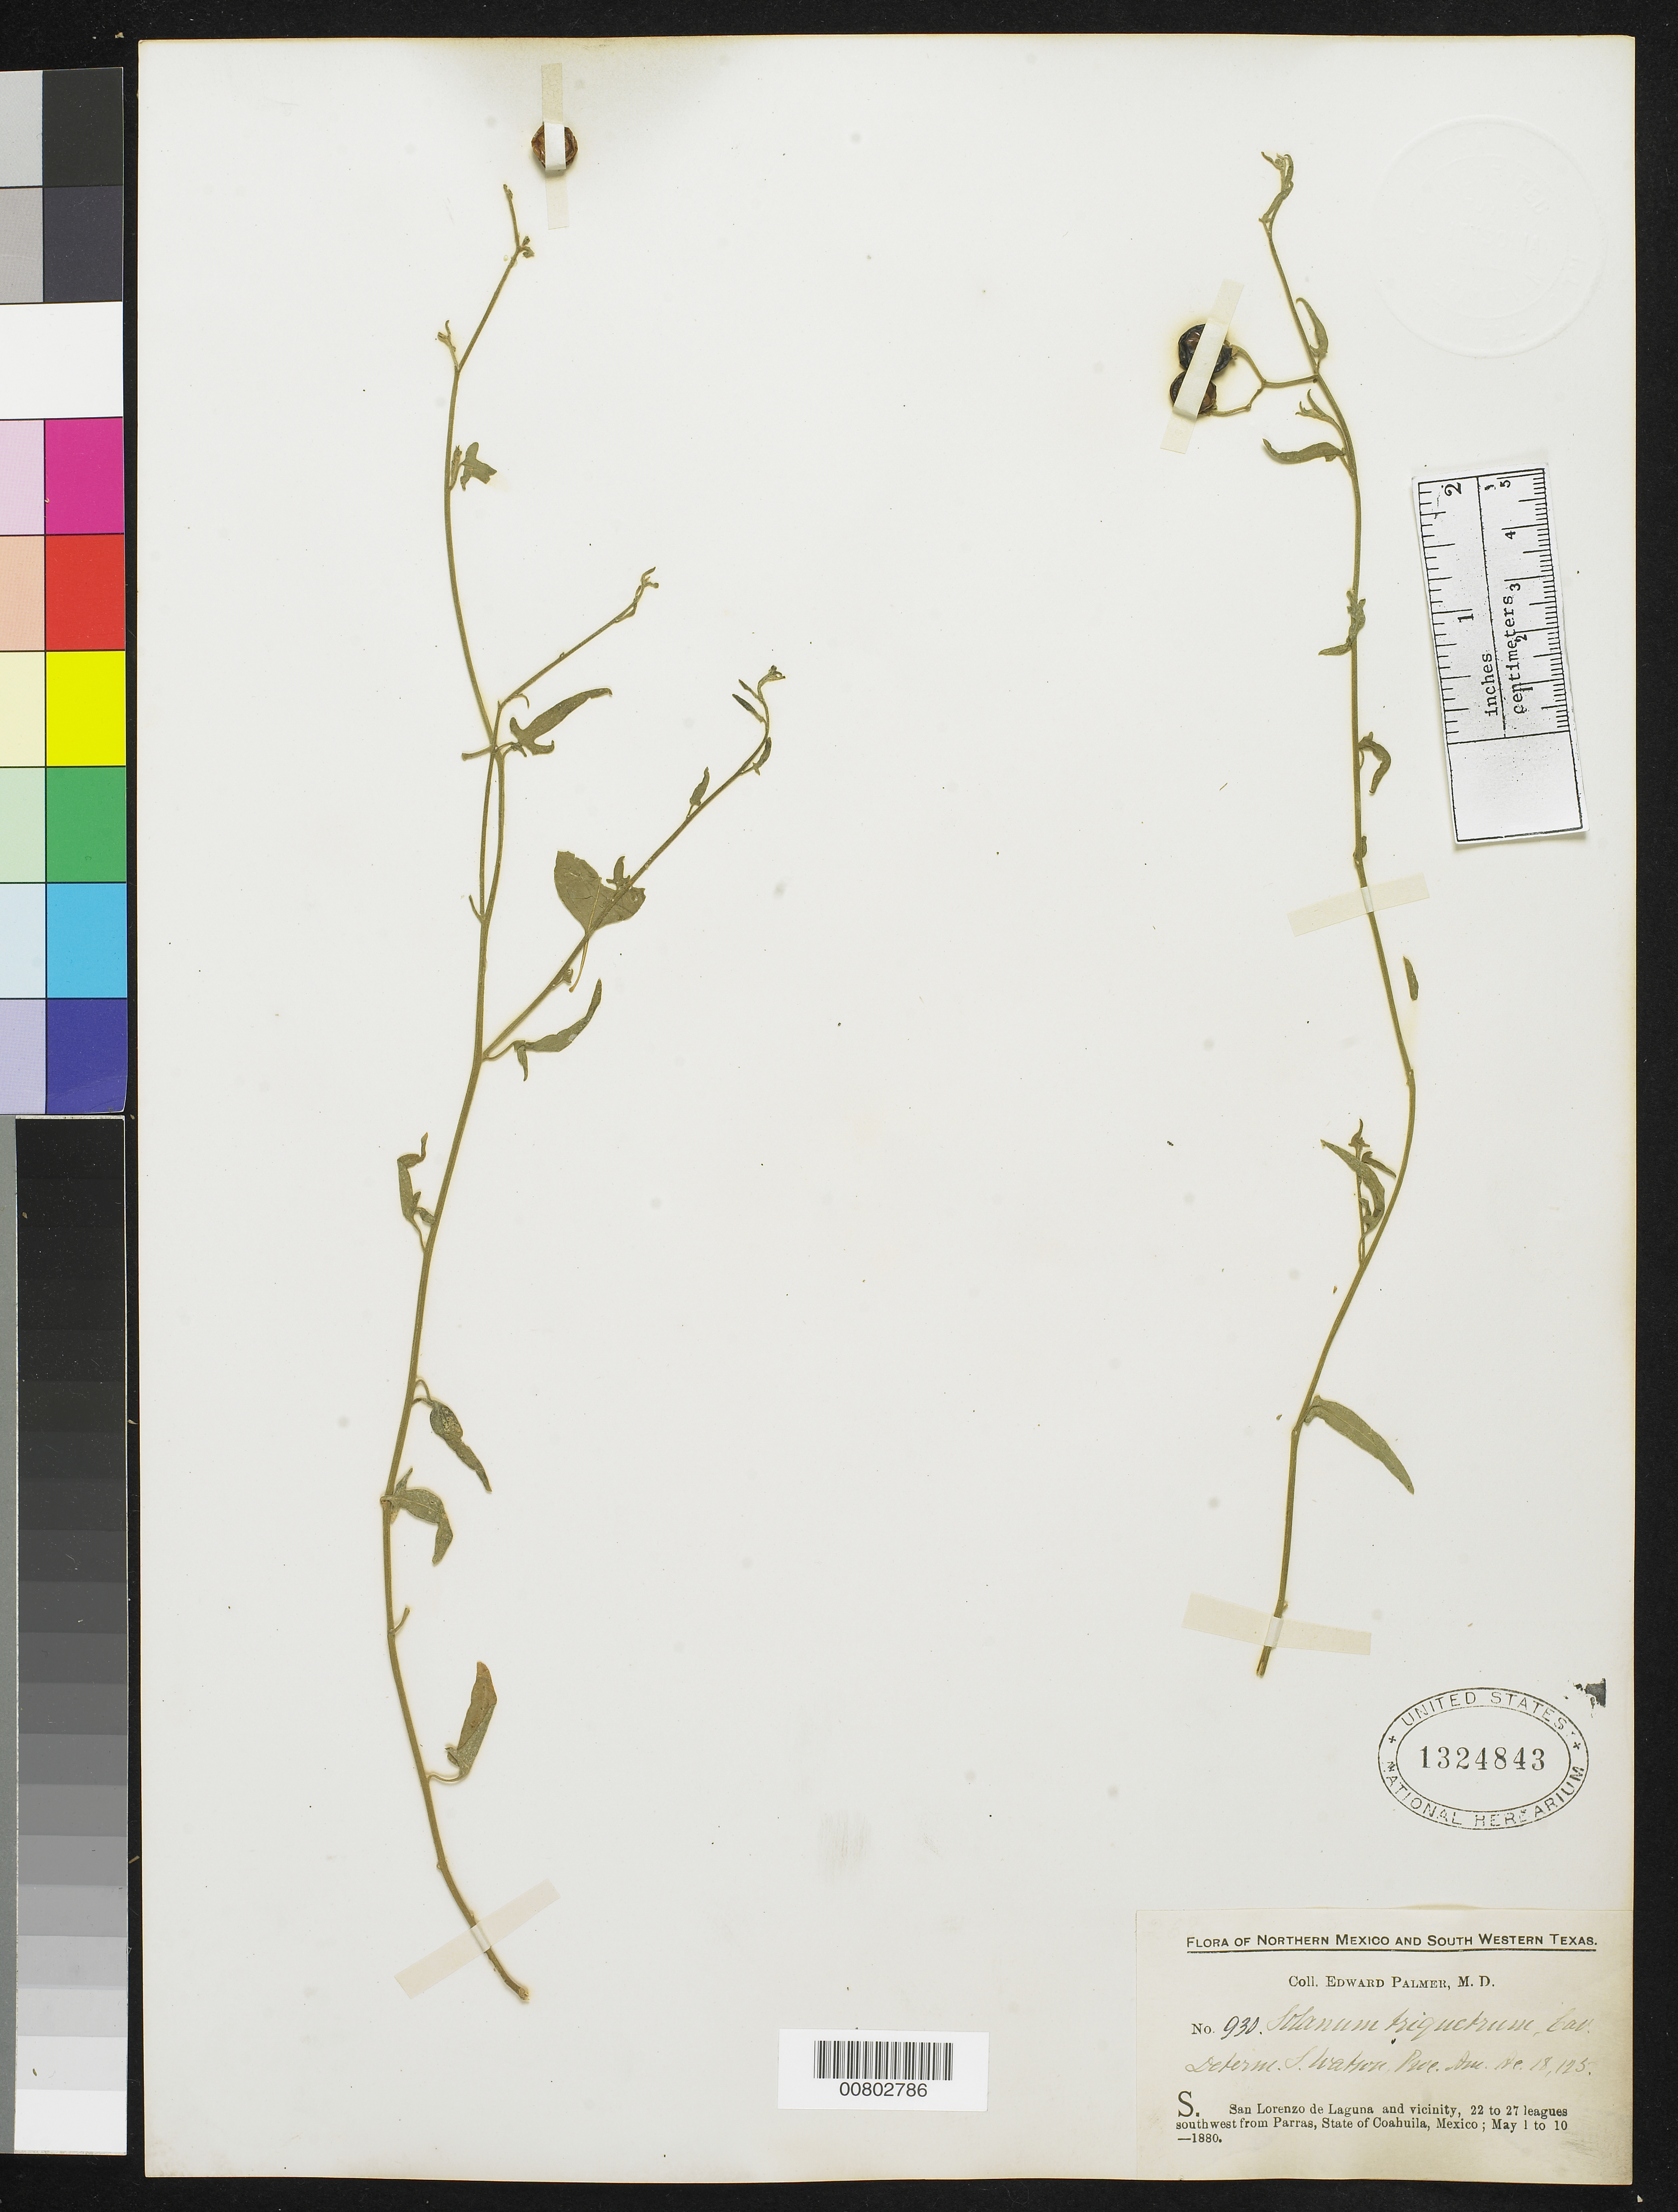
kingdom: Plantae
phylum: Tracheophyta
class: Magnoliopsida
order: Solanales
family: Solanaceae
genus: Solanum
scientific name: Solanum triquetrum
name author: Cav.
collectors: E. Palmer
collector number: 930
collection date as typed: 01 May 1880 to 10 May 1880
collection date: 1880-05-01/1880-05-10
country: Mexico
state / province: Coahuila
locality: S. San Lorenzo de Laguna and vicinity, 22 to 27 leagues southwest from Parras, Coahuila.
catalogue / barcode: US 1324843